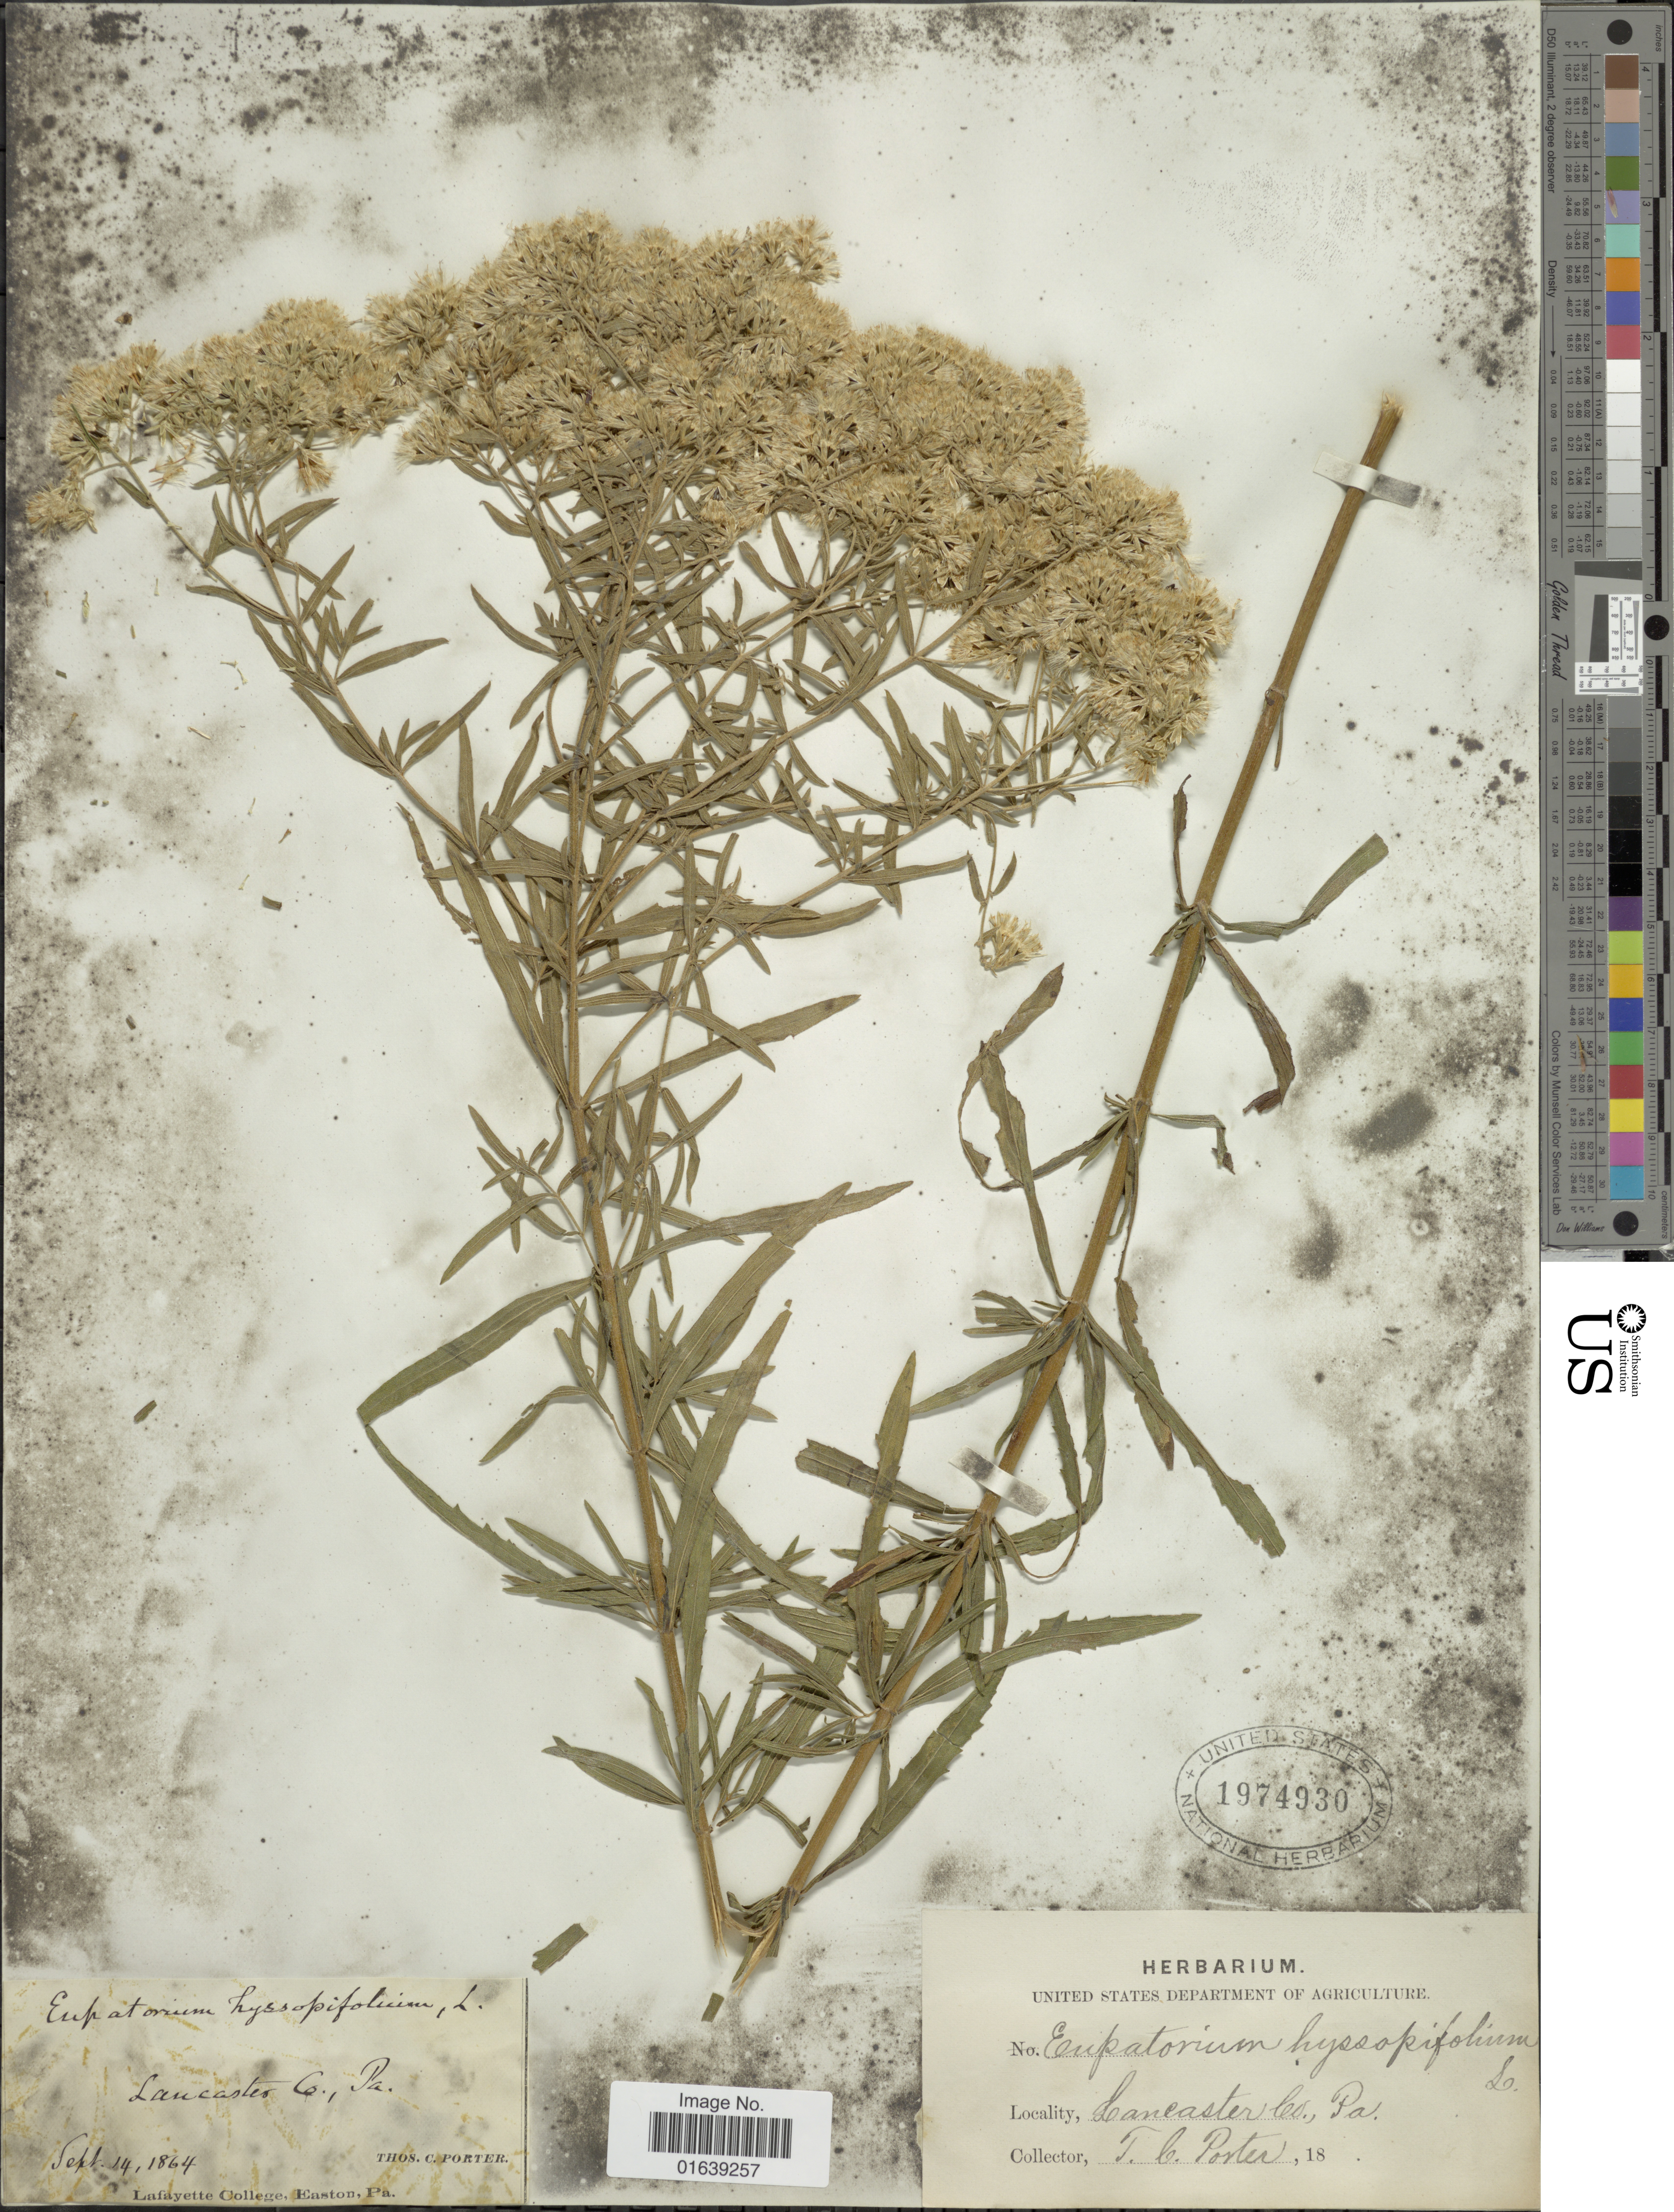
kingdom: Plantae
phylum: Tracheophyta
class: Magnoliopsida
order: Asterales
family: Asteraceae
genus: Eupatorium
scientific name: Eupatorium hyssopifolium var. laciniatum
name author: A. Gray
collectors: T. C. Porter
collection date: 1864-09-14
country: United States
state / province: Pennsylvania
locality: Lancaster Co.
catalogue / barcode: US 1974930